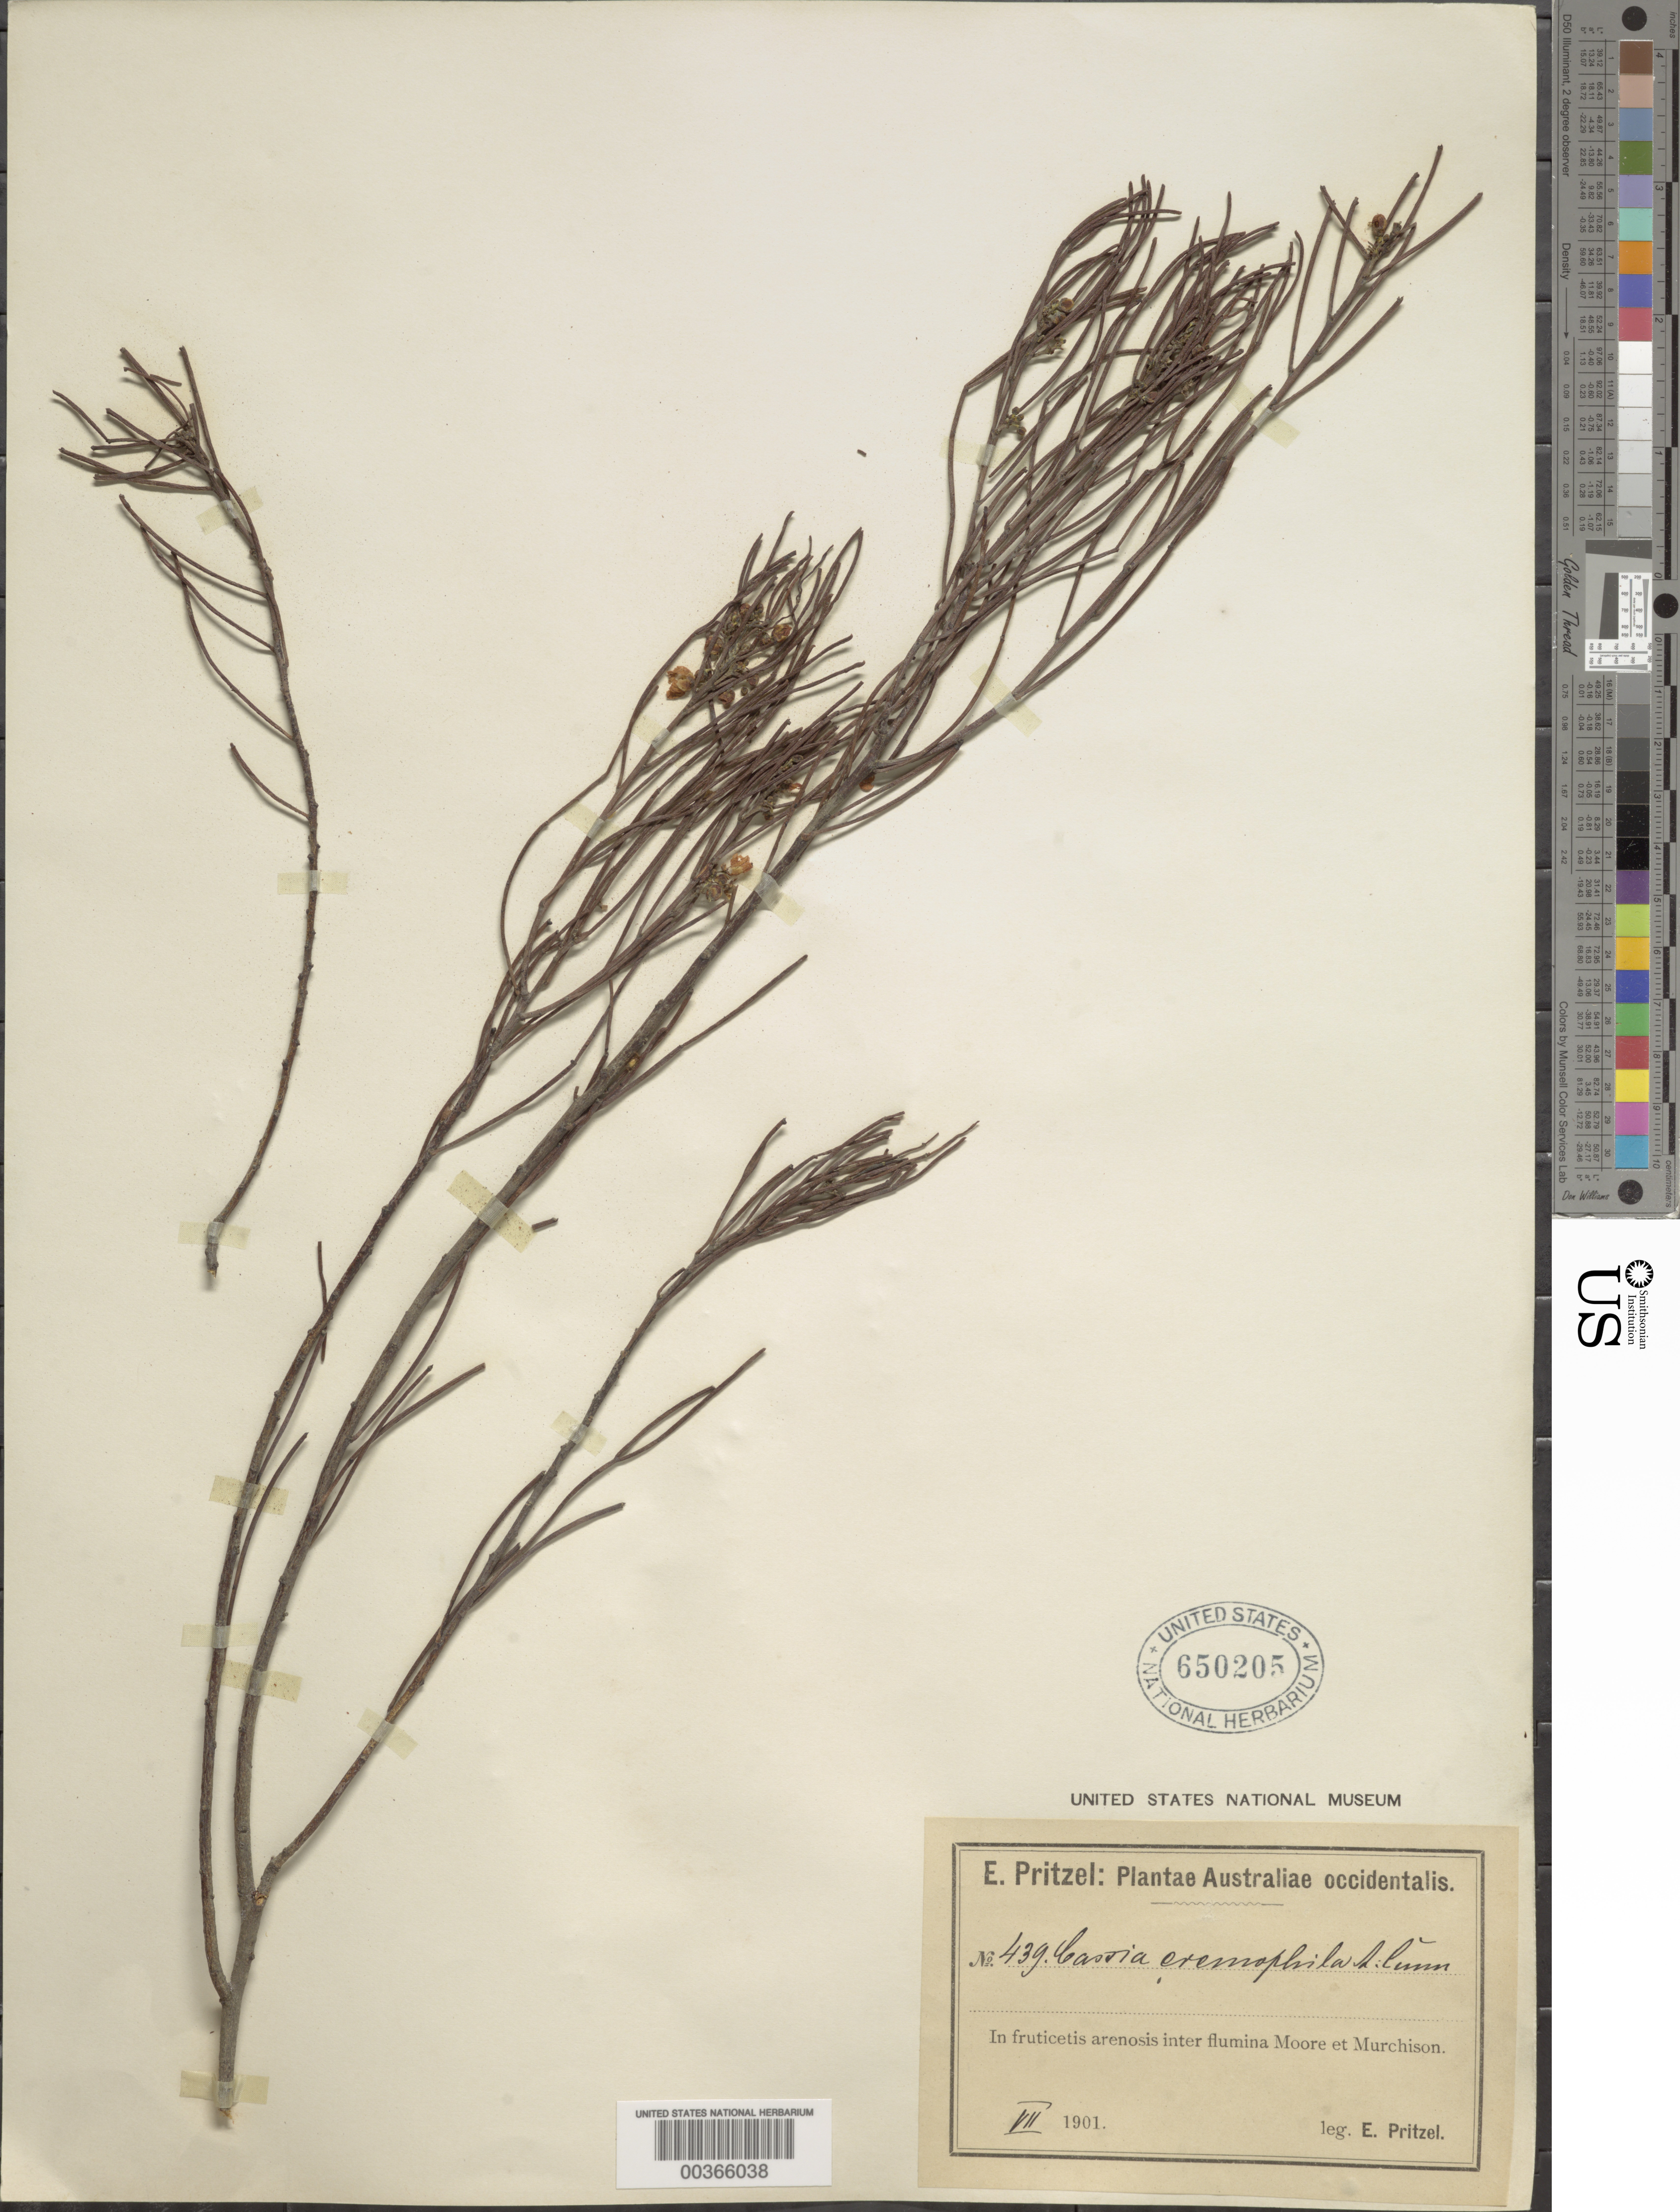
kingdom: Plantae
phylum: Tracheophyta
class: Magnoliopsida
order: Fabales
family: Fabaceae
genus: Senna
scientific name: Senna artemisioides subsp. filifolia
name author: Randell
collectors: E. G. Pritzel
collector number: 439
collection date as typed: Jul 1901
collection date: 1901-07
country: Australia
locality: Inter flumina moore et murchison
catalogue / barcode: US 650205